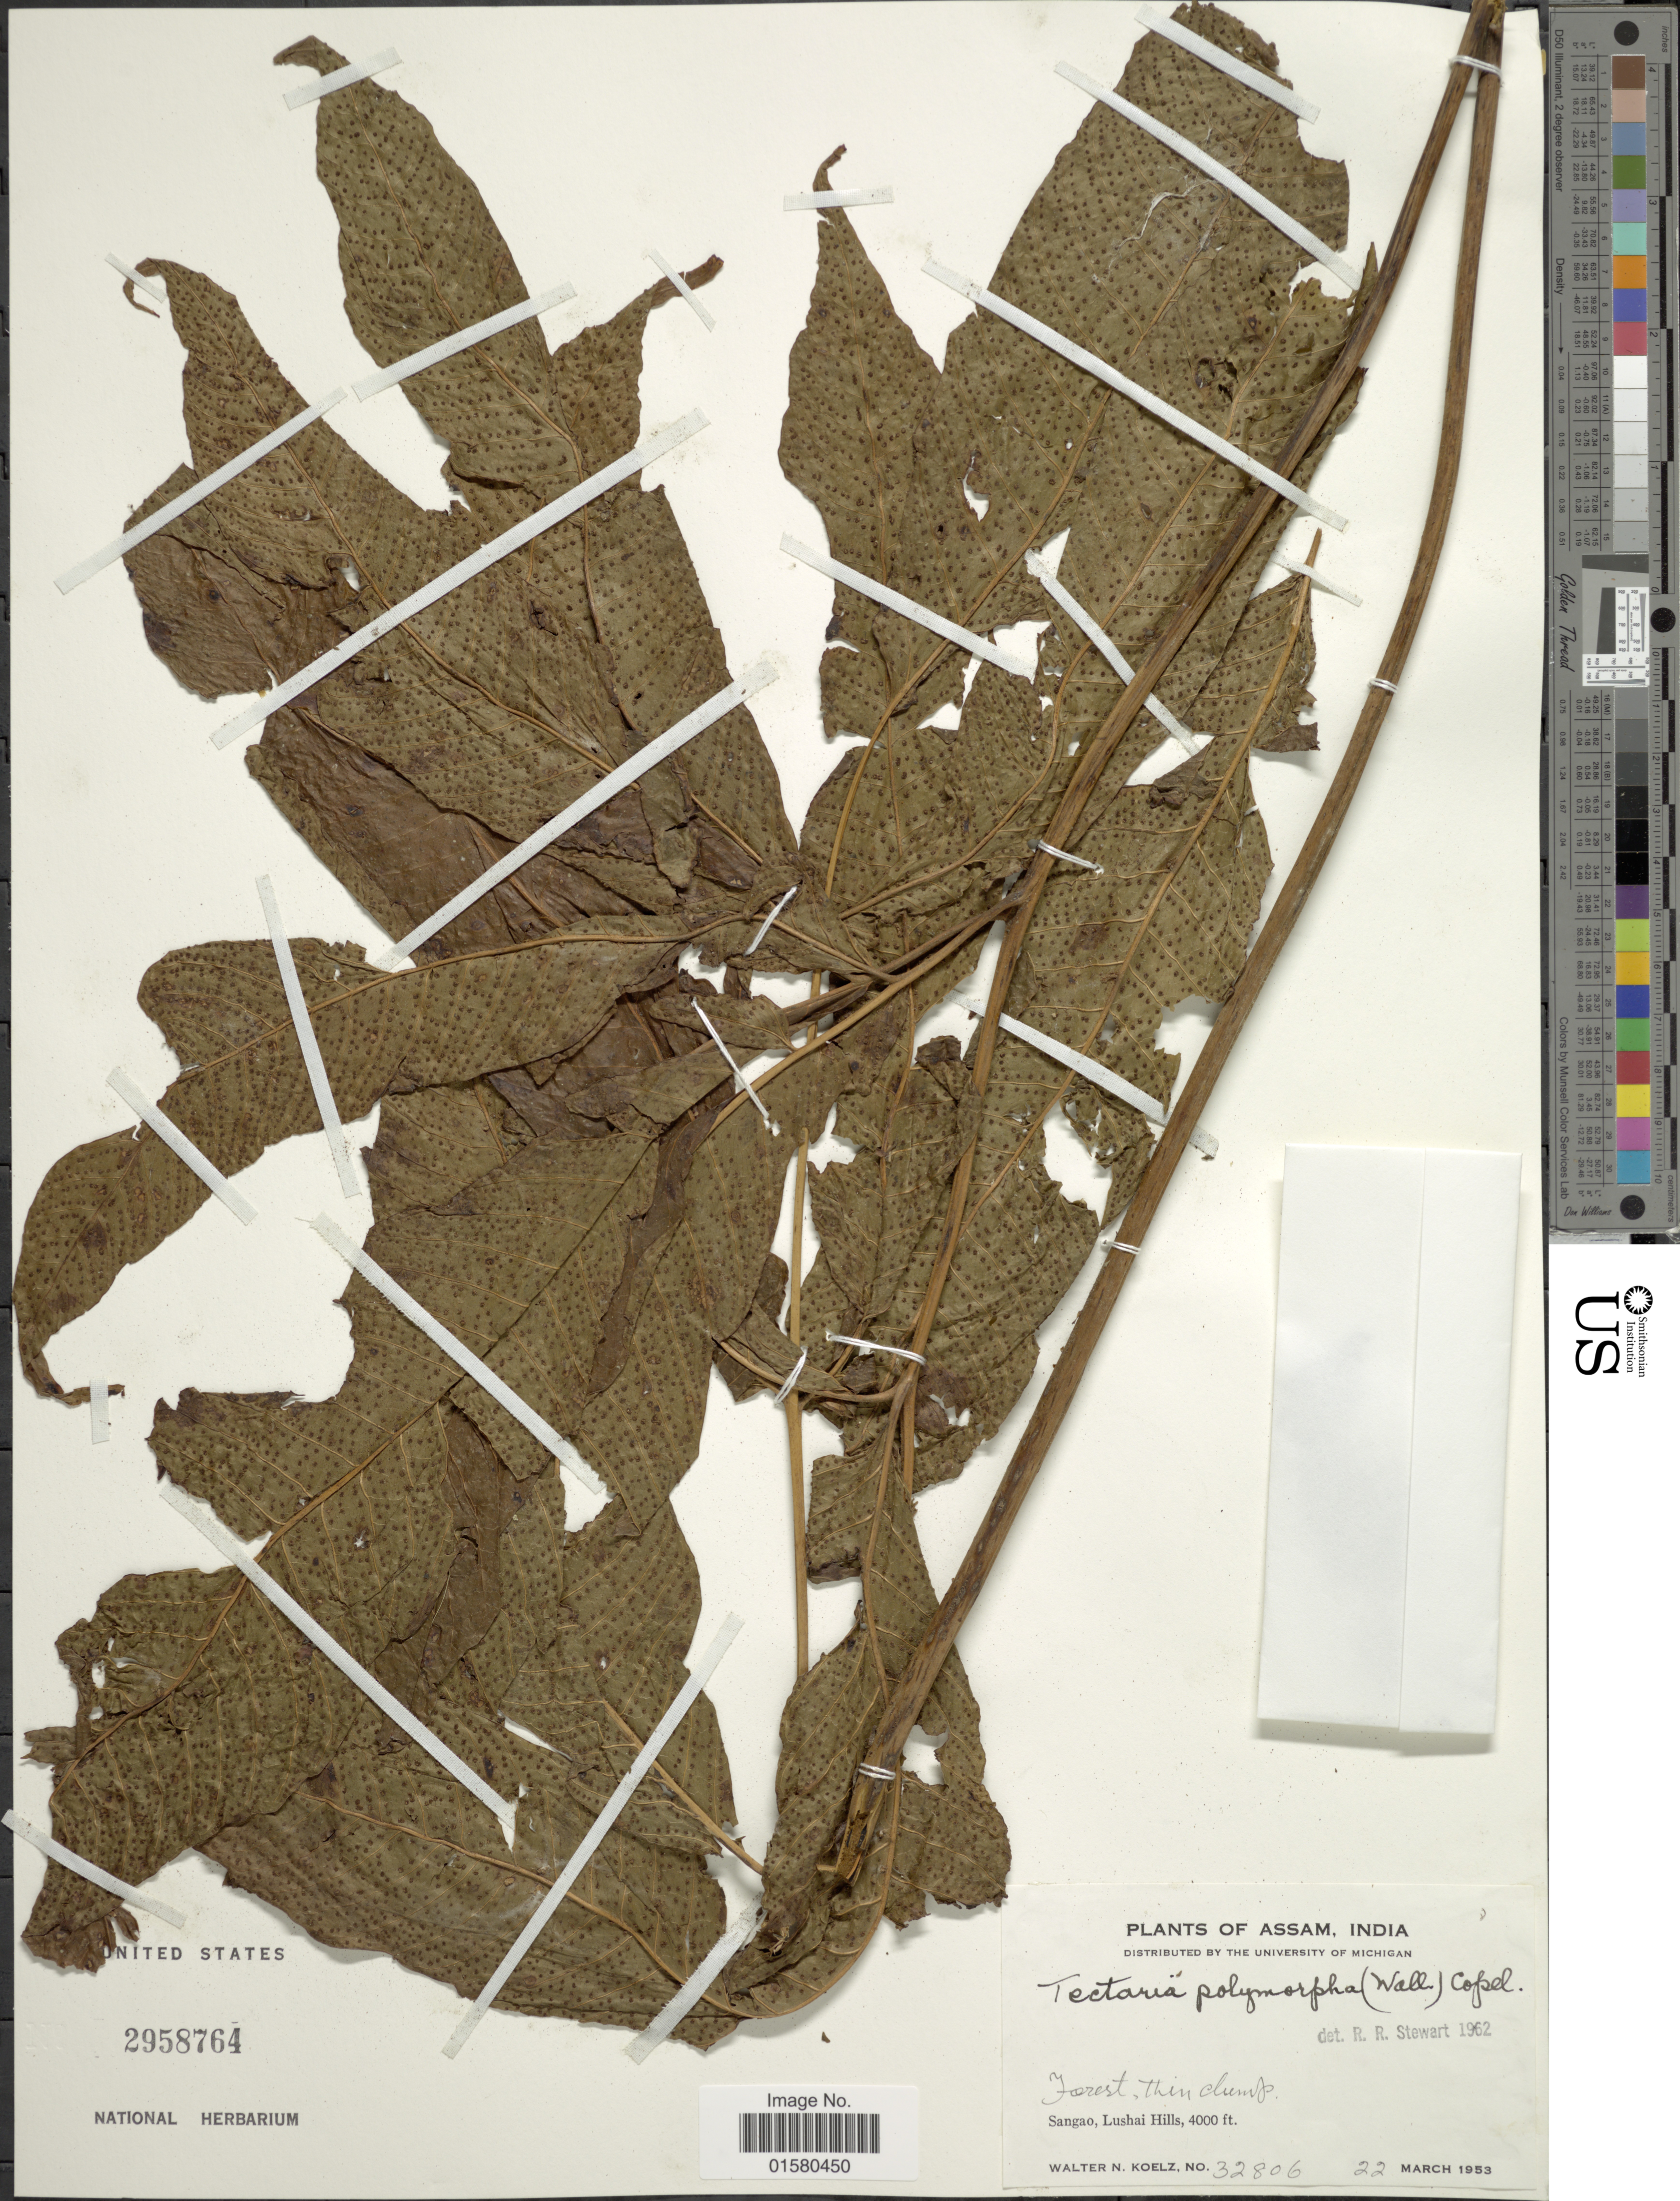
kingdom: Plantae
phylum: Tracheophyta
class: Polypodiopsida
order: Polypodiales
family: Tectariaceae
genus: Tectaria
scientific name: Tectaria polymorpha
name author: (Wall. ex Hook.) Copel.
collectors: W. N. Koelz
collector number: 32806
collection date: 1953-03-22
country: India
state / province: Assam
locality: Forest, Thin clump, Sangao, Lushai Hills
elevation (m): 1219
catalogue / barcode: US 2958764